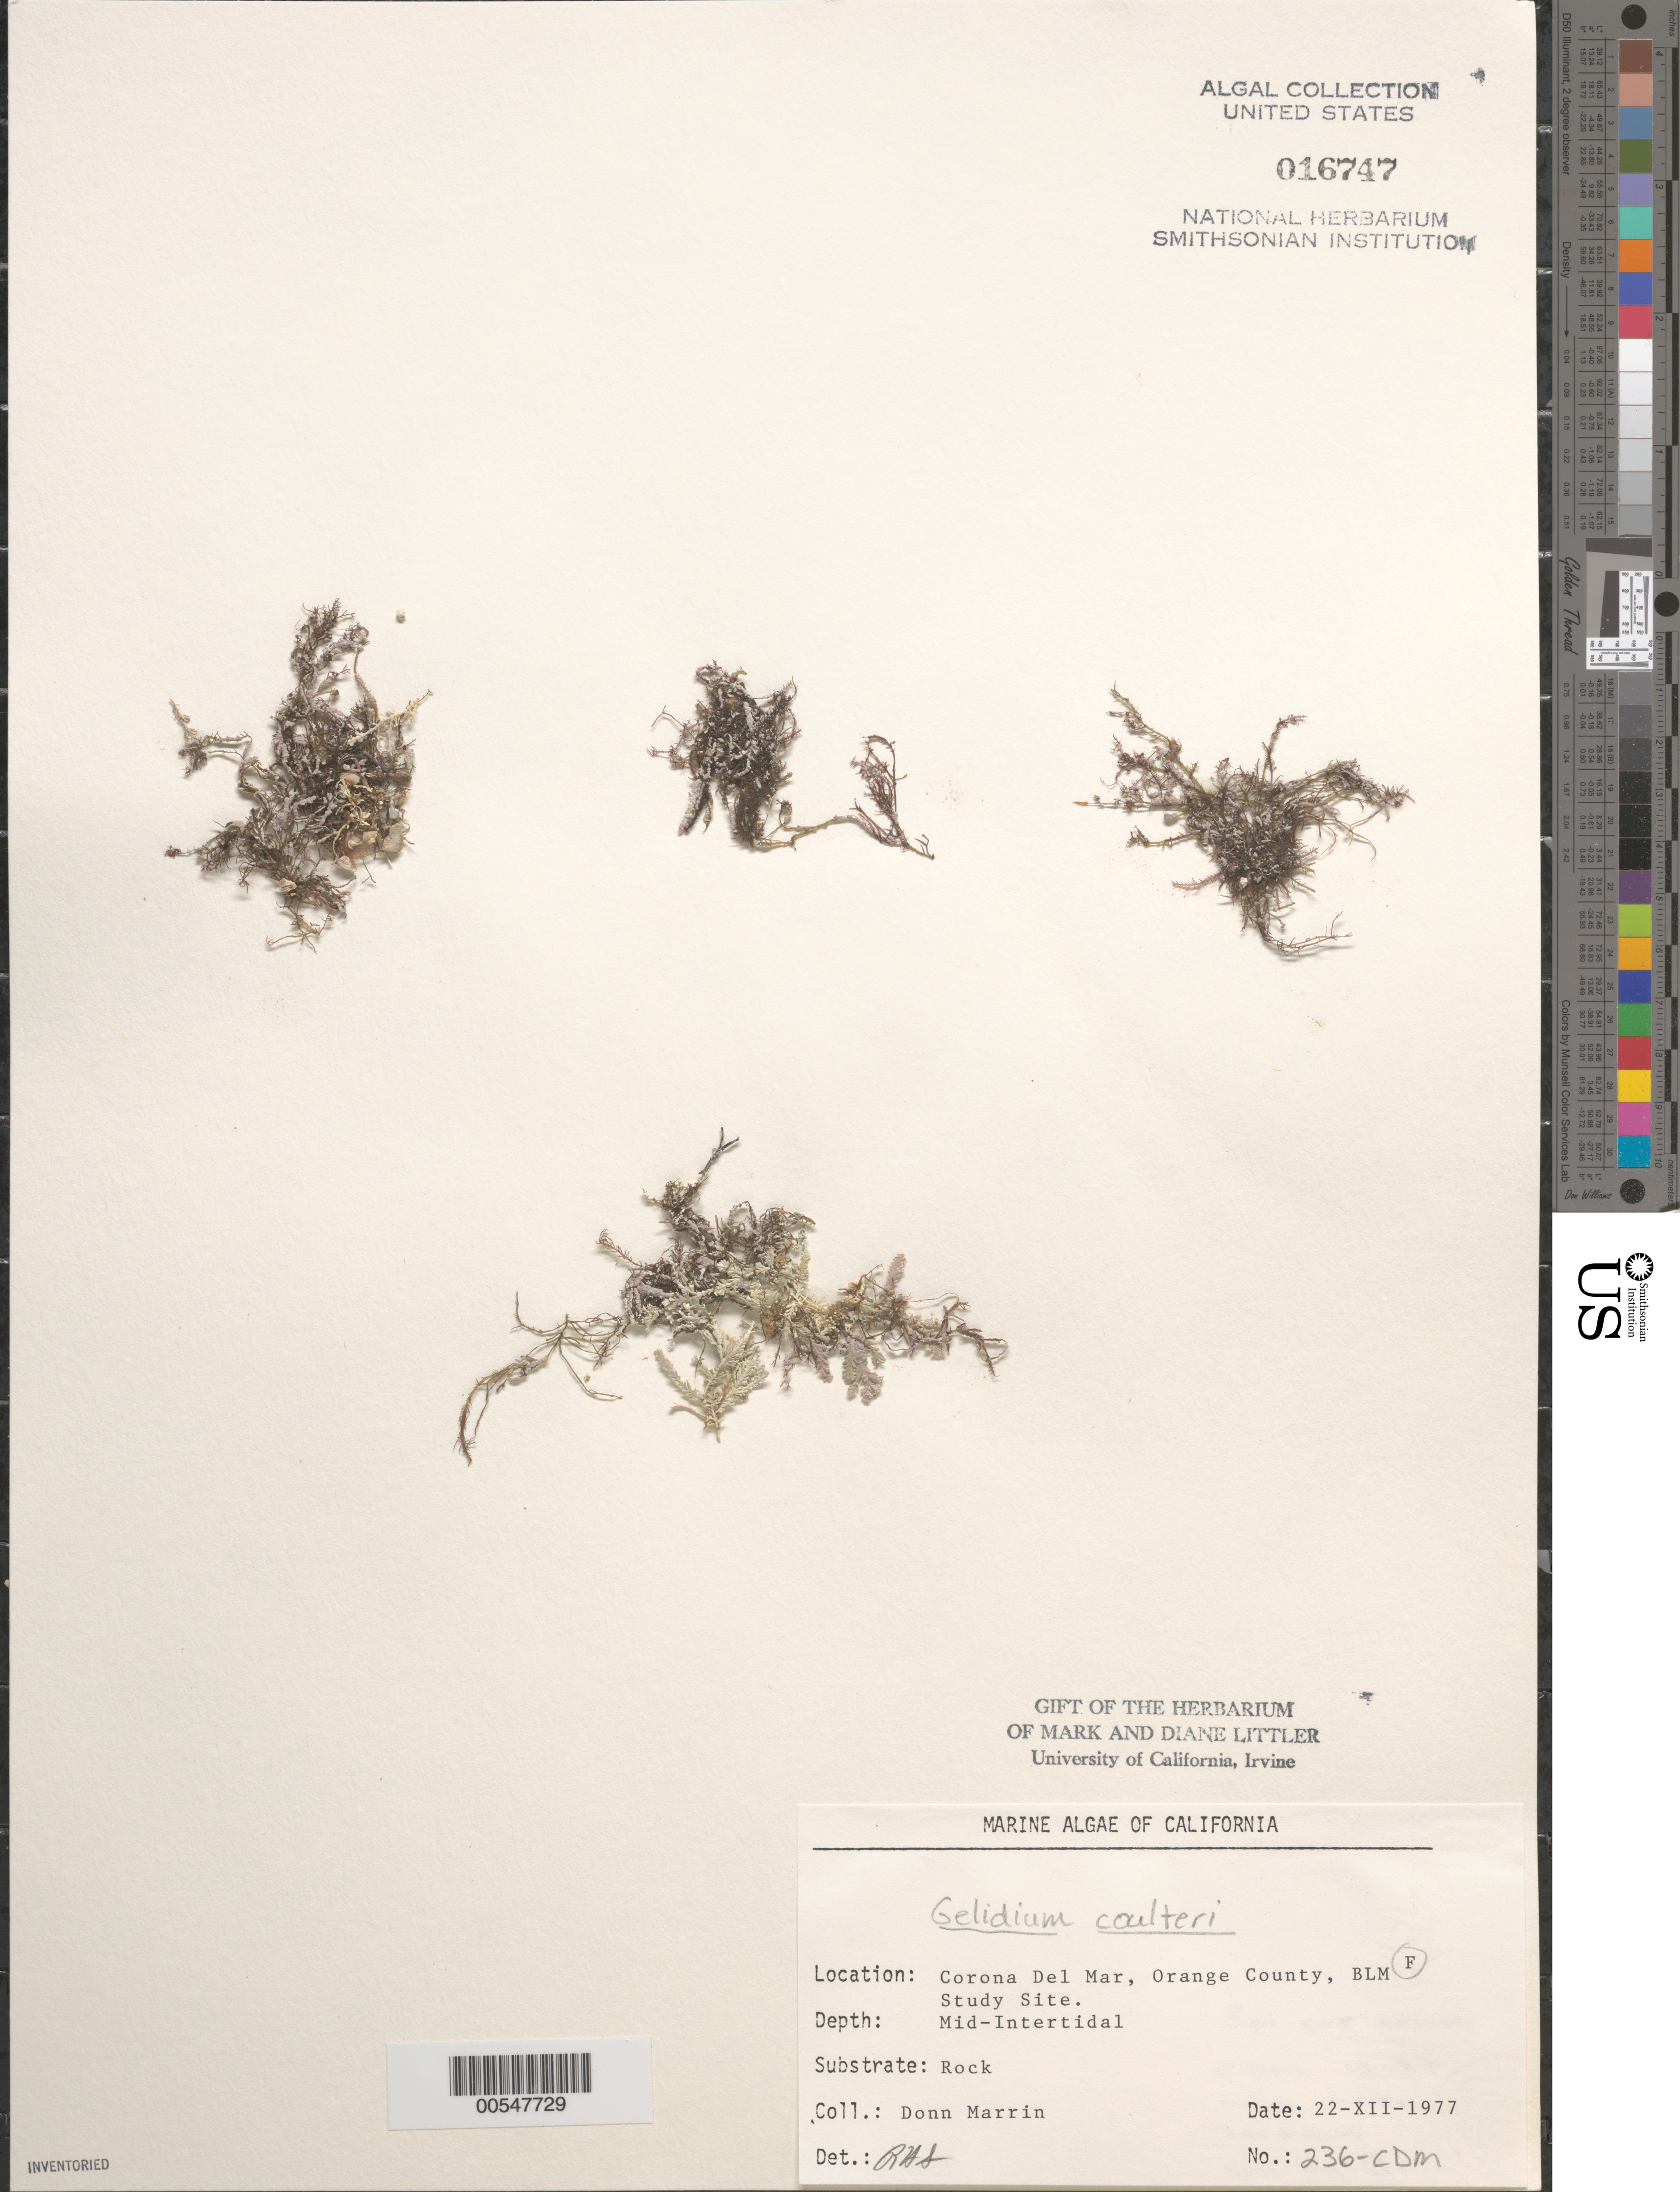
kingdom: Plantae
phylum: Rhodophyta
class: Florideophyceae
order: Gelidiales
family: Gelidiaceae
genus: Gelidium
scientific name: Gelidium coulteri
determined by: Sims, Robert H.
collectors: D. Marrin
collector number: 236-cdm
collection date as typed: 22 Dec 1977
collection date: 1977-12-22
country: United States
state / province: California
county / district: Orange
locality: Corona del Mar, mouth of Morning Canyon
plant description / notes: BLM-SOCALBIGHT Rocky Intertidal Survey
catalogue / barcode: US 16747